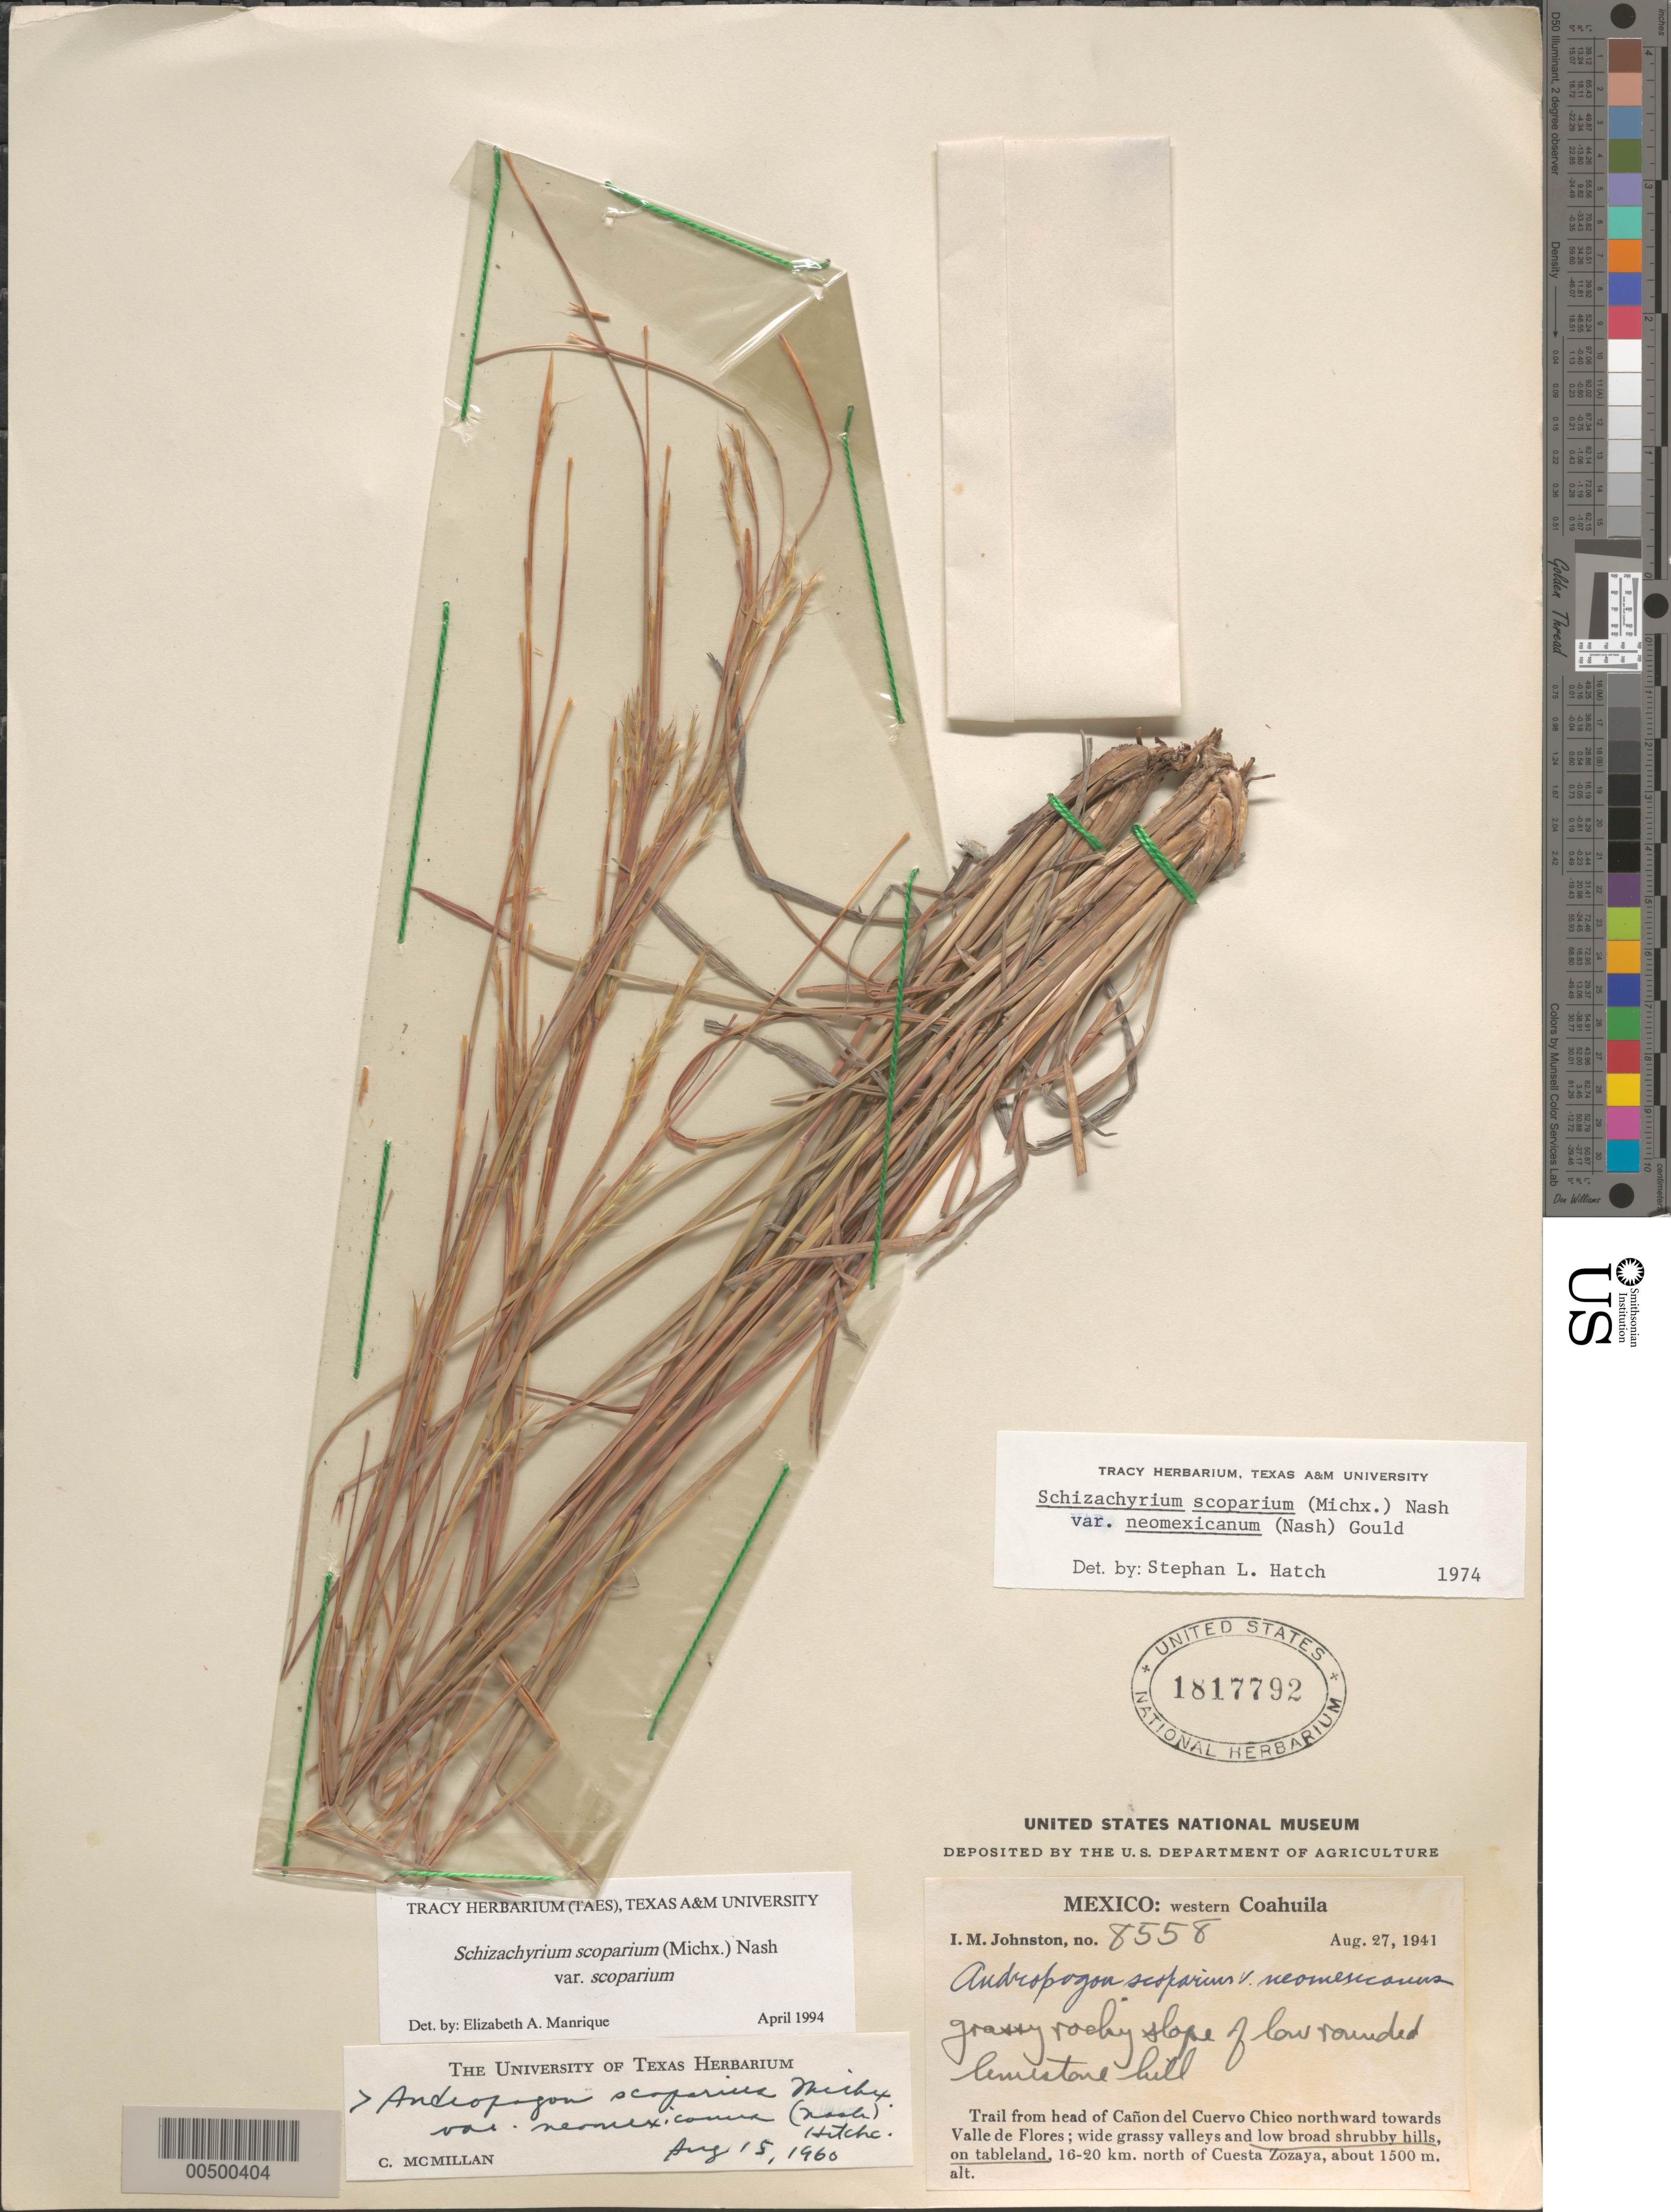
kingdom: Plantae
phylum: Tracheophyta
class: Liliopsida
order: Poales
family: Poaceae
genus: Schizachyrium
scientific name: Schizachyrium scoparium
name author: (Michx.) Nash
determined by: Manrique, E. A.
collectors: I.M. Johnston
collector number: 8558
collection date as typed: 27 Aug 1941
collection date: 1941-08-27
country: Mexico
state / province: Coahuila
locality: W Coahuila, trail from head of Cañon del Cuervo Chico N towards Valle de Flores, 16-20 km N of Cuesta Zozaya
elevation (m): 1500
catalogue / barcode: US 1817792